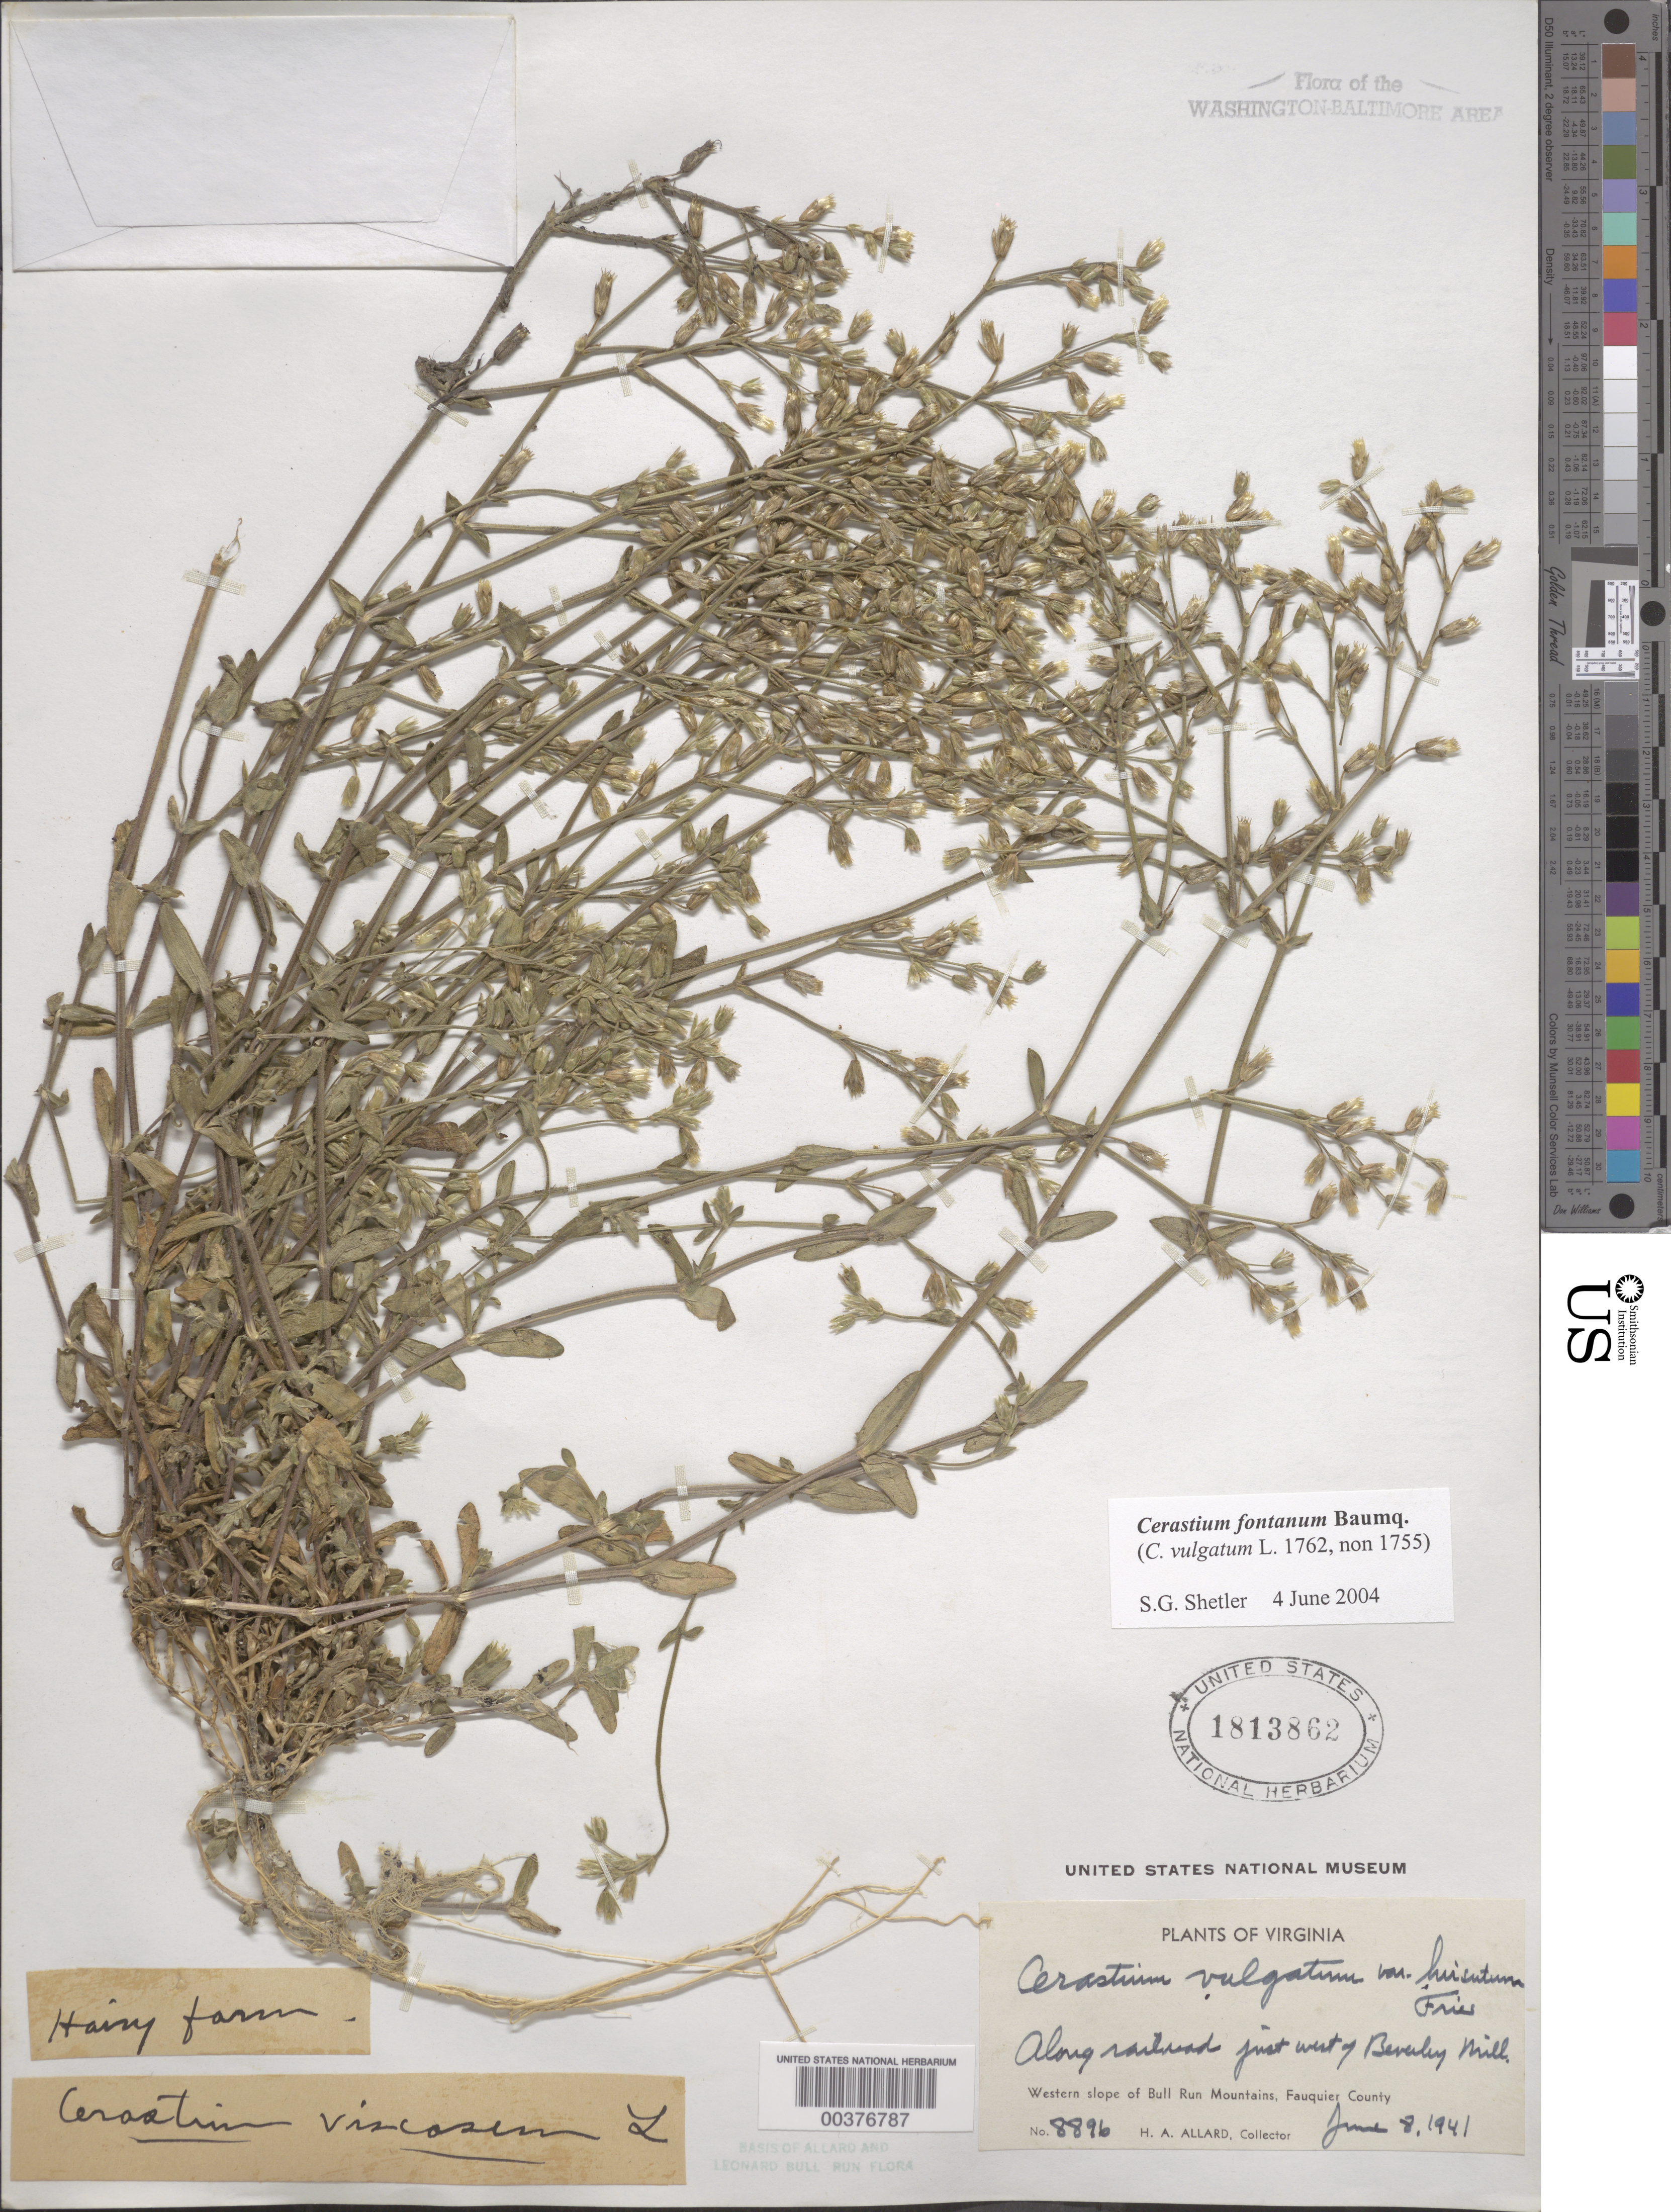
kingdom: Plantae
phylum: Tracheophyta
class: Magnoliopsida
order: Caryophyllales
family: Caryophyllaceae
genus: Cerastium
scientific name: Cerastium fontanum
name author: Baumg.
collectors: H. A. Allard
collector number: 8896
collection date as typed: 08 Jun 1941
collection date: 1941-06-08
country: United States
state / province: Virginia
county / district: Fauquier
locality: West of Beverley Mill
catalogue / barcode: US 1813862